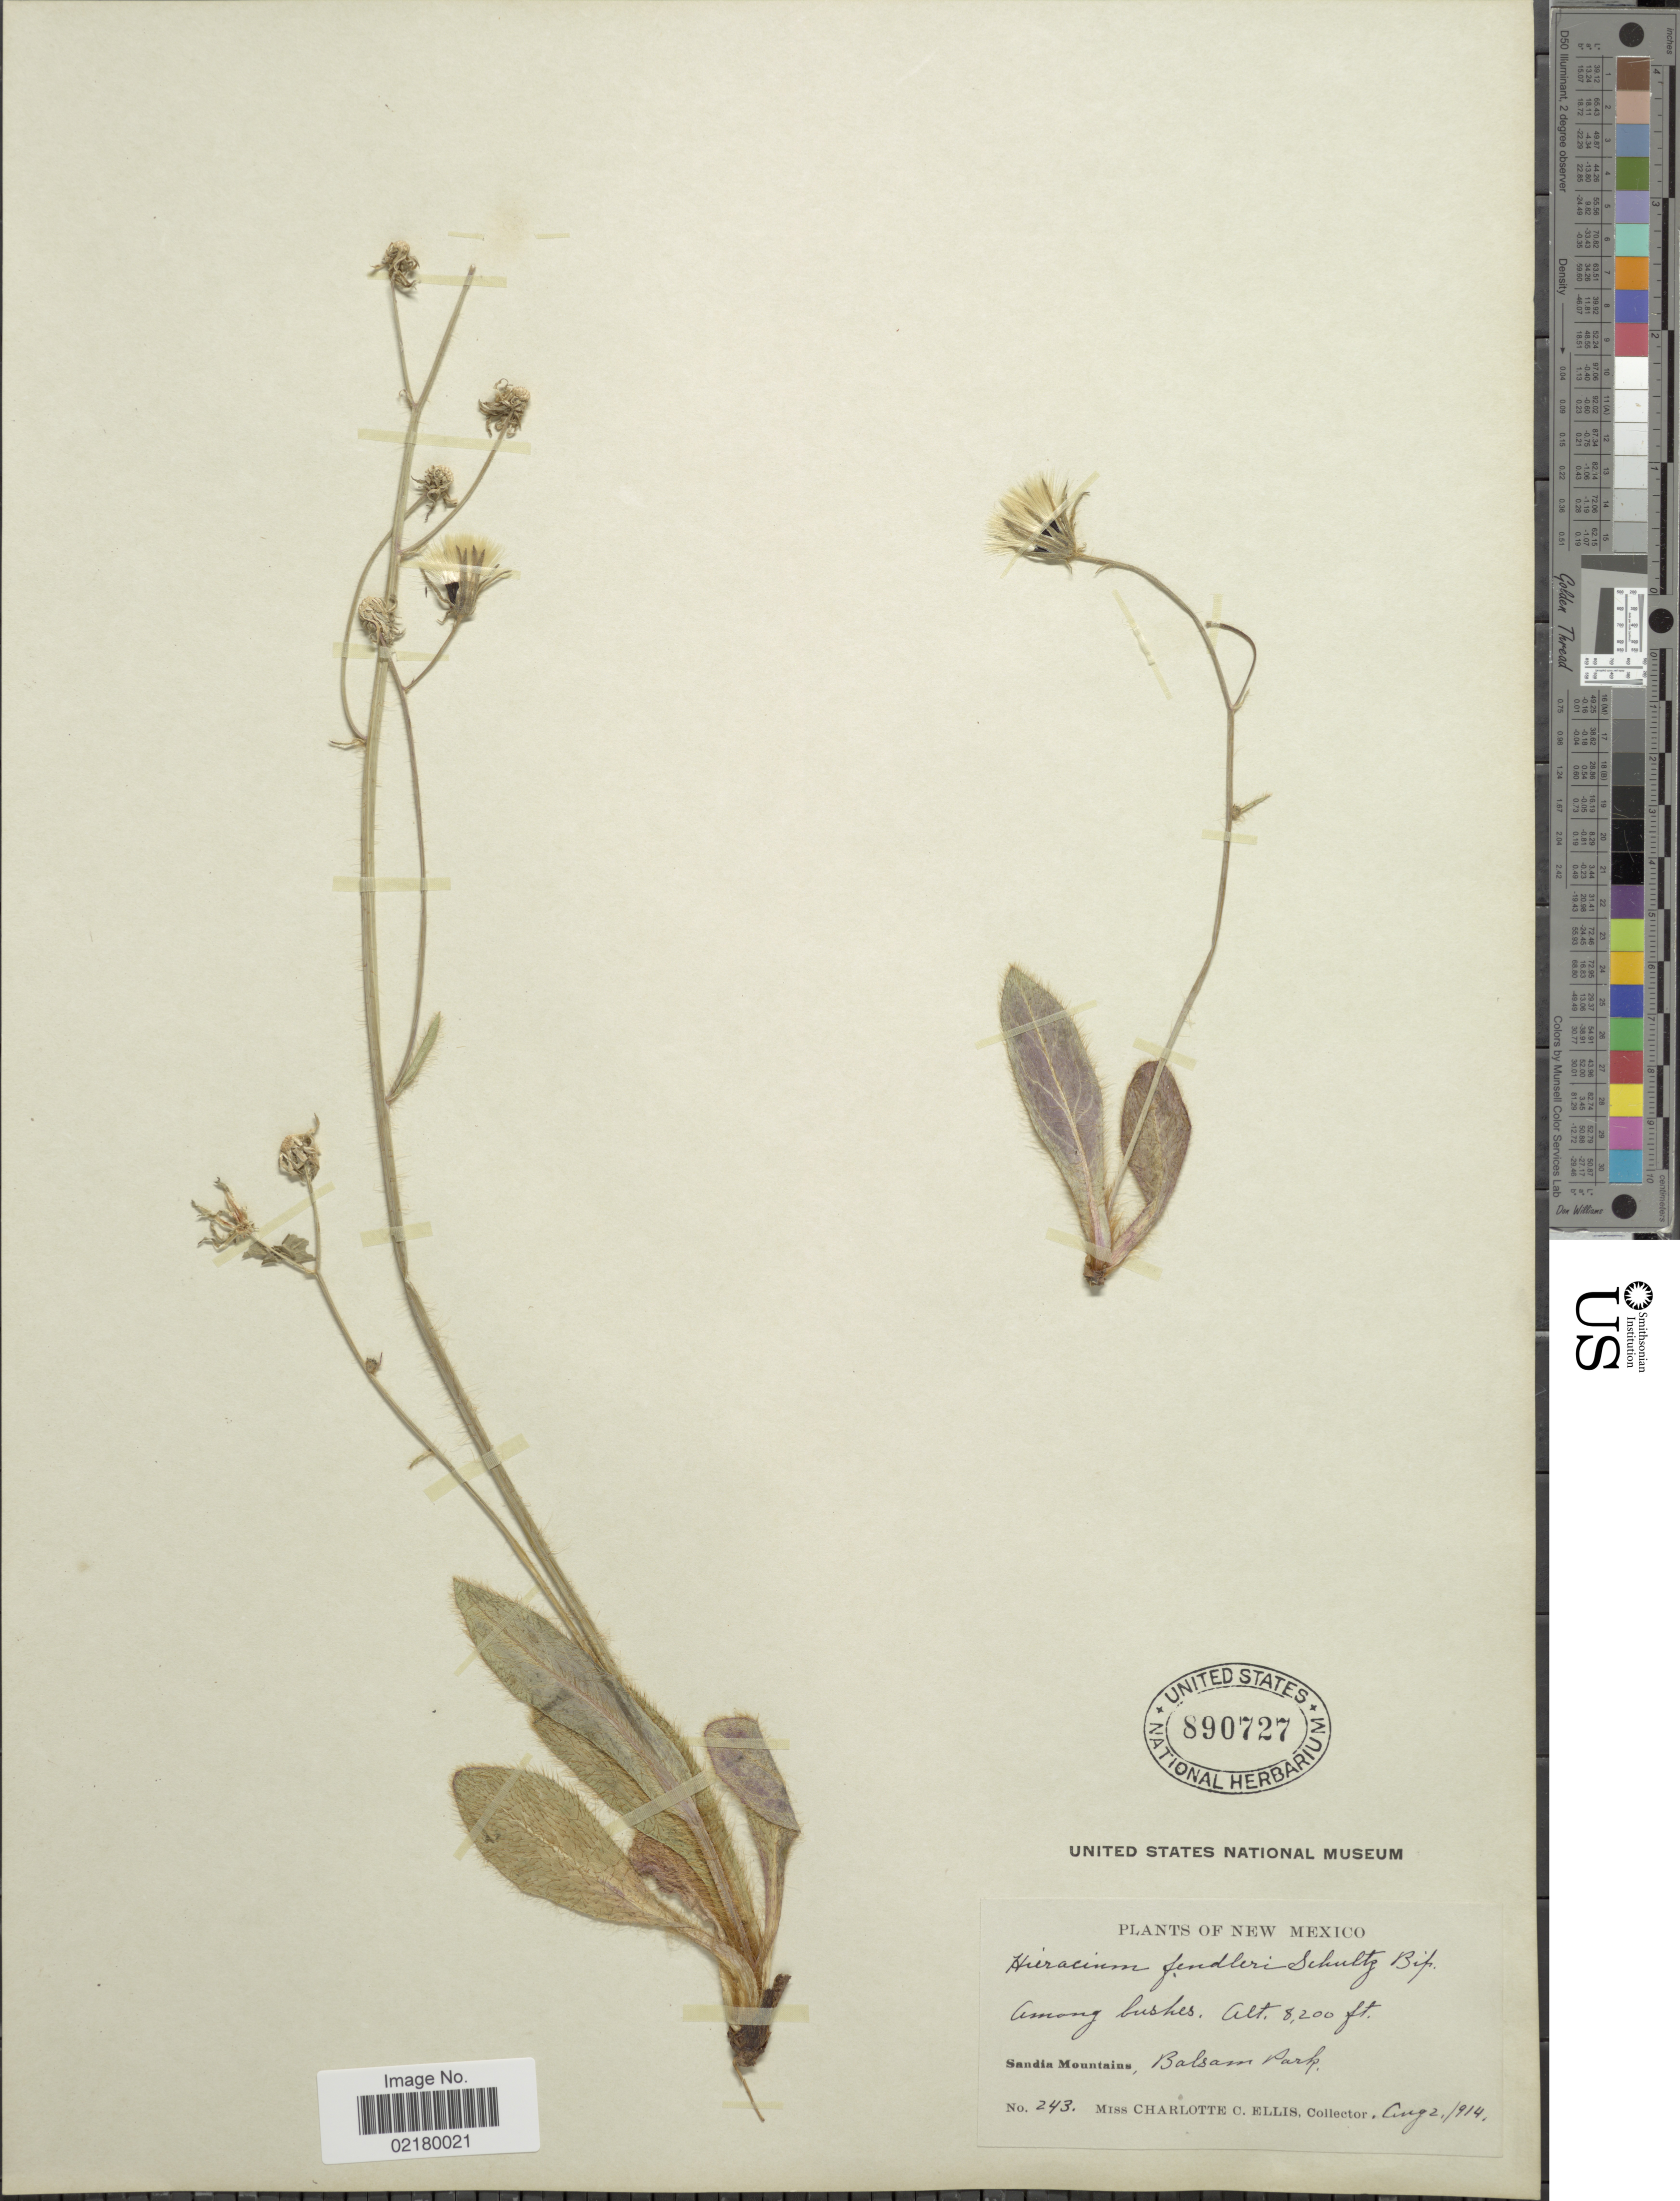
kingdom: Plantae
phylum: Tracheophyta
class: Magnoliopsida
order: Asterales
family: Asteraceae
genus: Hieracium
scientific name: Hieracium fendleri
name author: Sch. Bip.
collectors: C. C. Ellis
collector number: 243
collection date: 1914-08-02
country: United States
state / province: New Mexico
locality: Among bushes, Sandia Mountains, Balsam Park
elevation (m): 2499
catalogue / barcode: US 890727